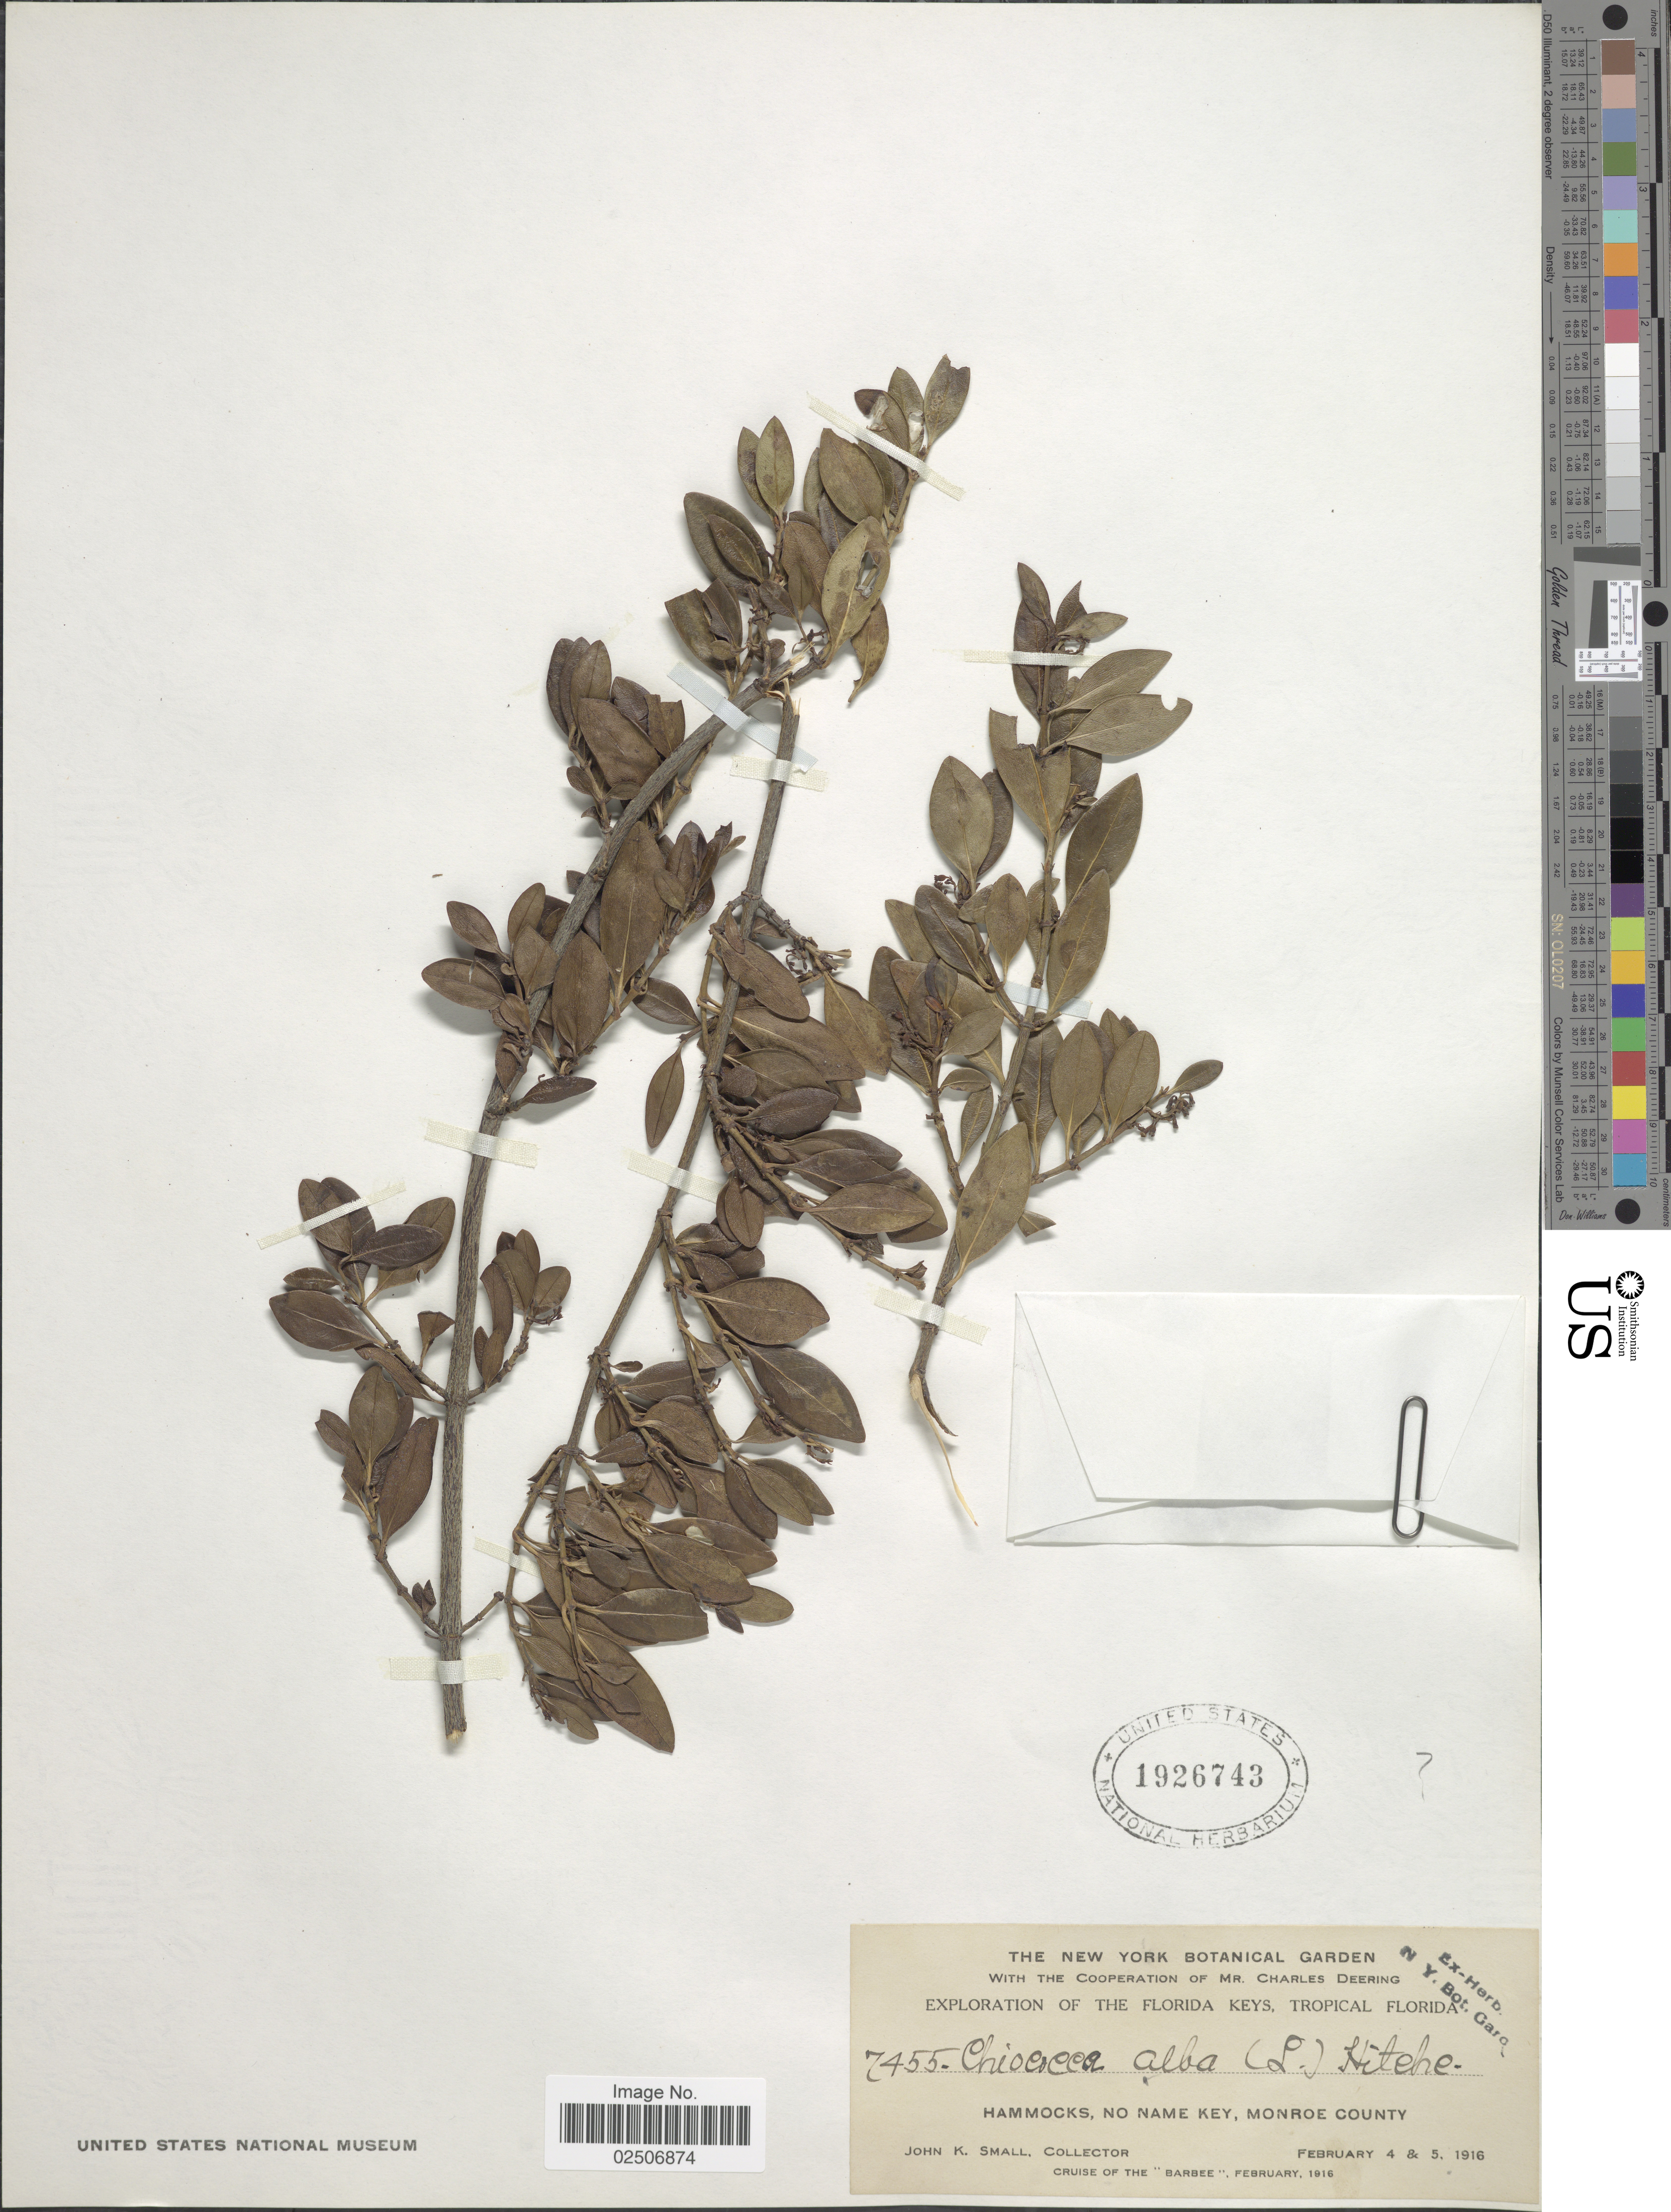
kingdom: Plantae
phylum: Tracheophyta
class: Magnoliopsida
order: Gentianales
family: Rubiaceae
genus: Chiococca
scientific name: Chiococca alba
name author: (L.) Hitchc.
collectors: J. K. Small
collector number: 7455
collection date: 1916-02-04/1916-02-05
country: United States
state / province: Florida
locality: Florida Keys, Tropical Florida, Hammocks, No Name Key, Monroe County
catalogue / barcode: US 1926743